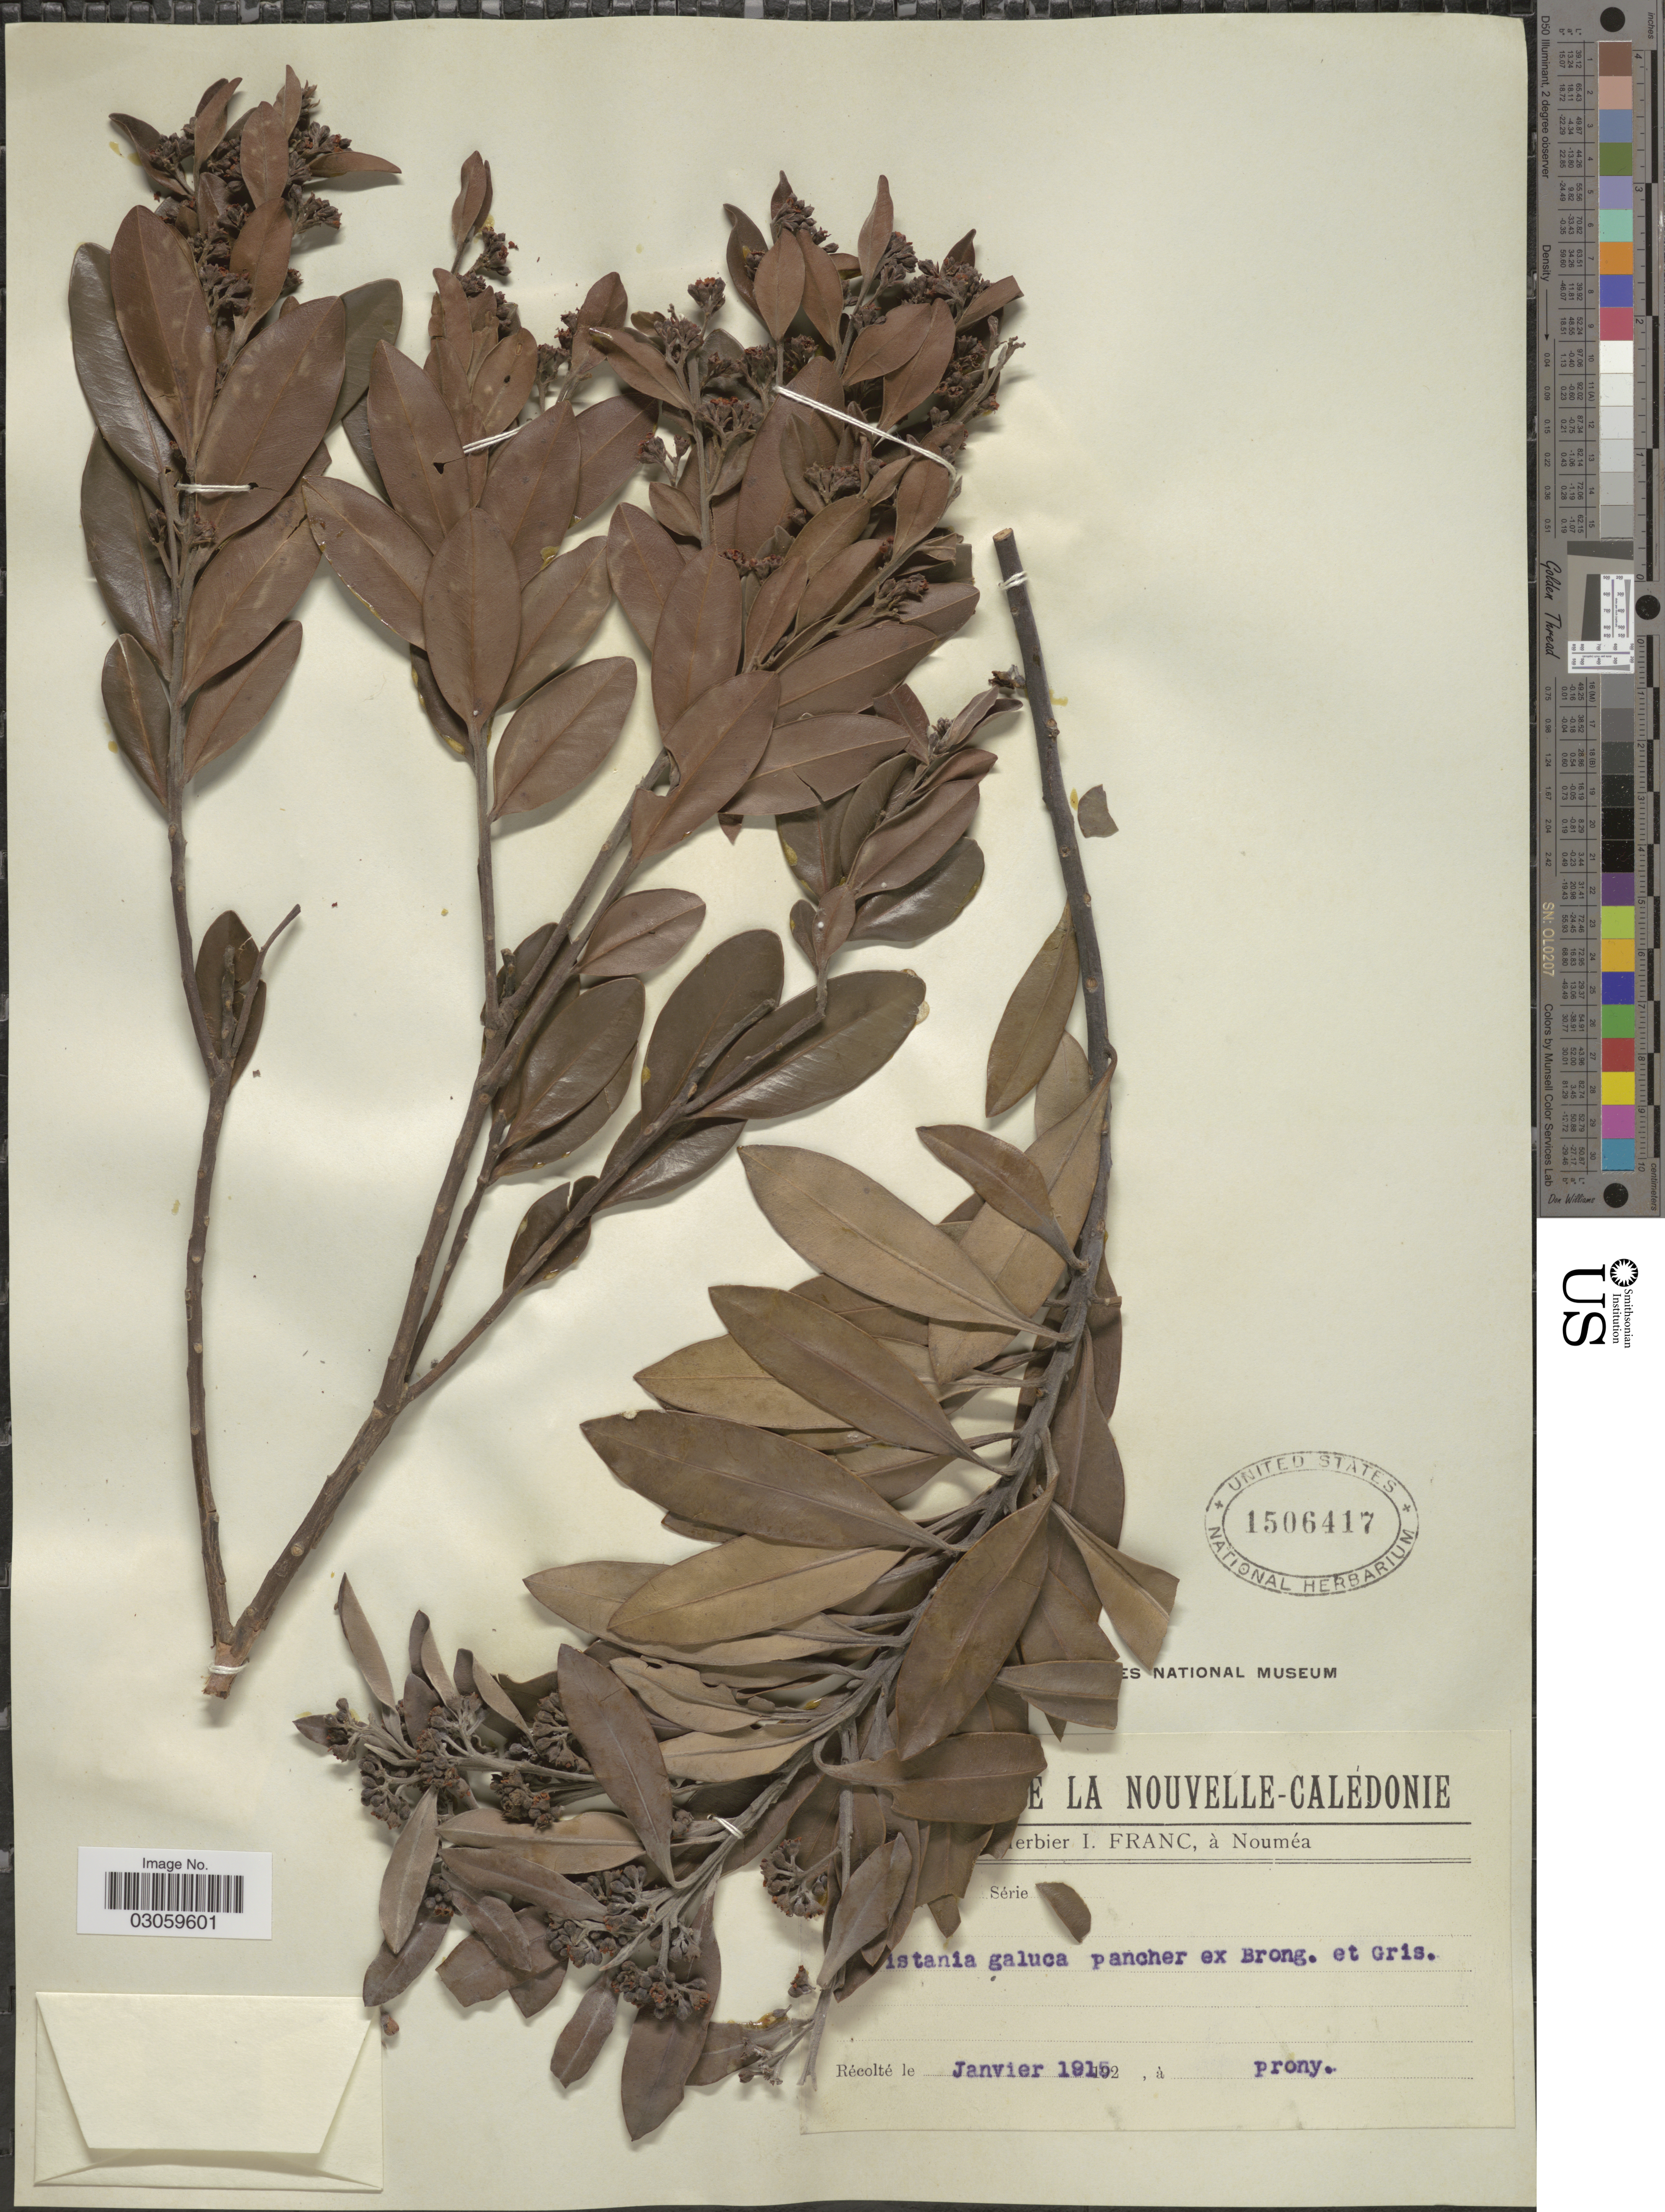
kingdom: Plantae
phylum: Tracheophyta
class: Magnoliopsida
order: Myrtales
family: Myrtaceae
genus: Tristaniopsis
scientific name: Tristaniopsis glauca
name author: Brongn. & Gris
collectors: ex herb. I. Franc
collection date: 1915-01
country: New Caledonia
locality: Prony.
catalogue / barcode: US 1506417